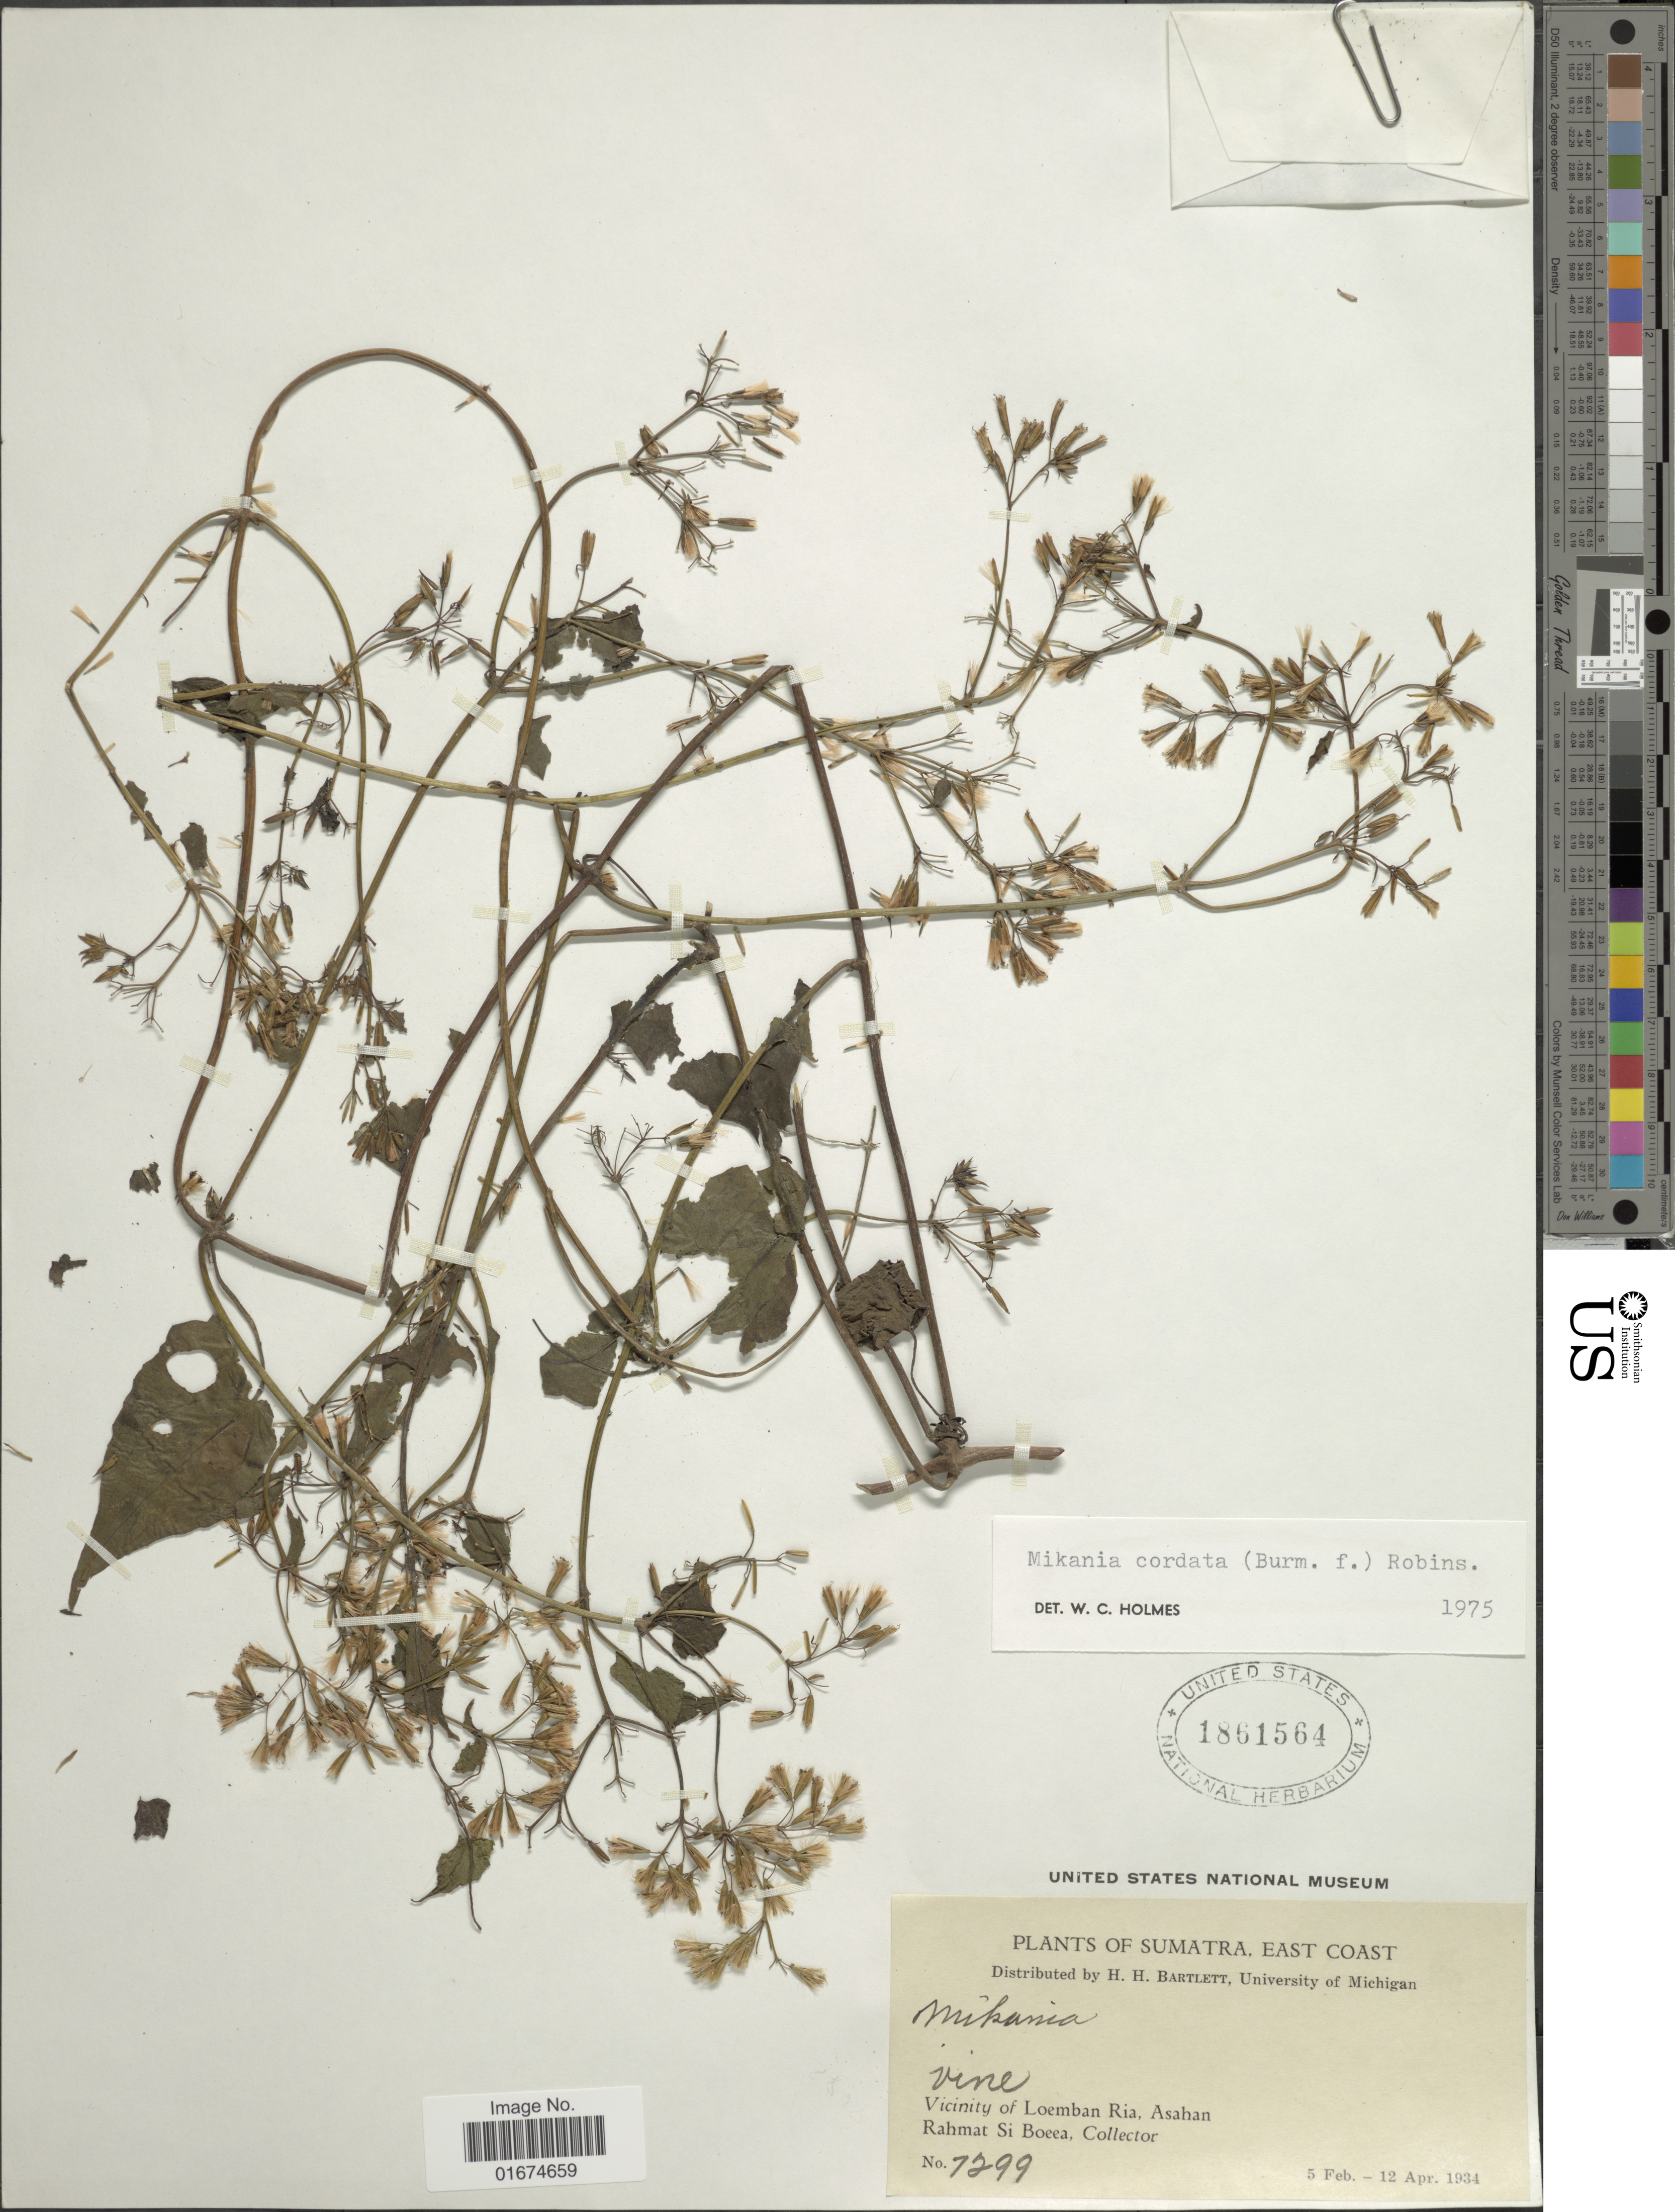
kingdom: Plantae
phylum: Tracheophyta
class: Magnoliopsida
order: Asterales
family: Asteraceae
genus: Mikania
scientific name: Mikania cordata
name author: (Burm. f.) B.L. Rob.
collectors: Rahmat Si Boeea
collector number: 7299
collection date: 1934-02-05/1934-04-12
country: Indonesia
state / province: Sumatra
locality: East Coast, Vicinity of Loemban Ria, Asahan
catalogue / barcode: US 1861564